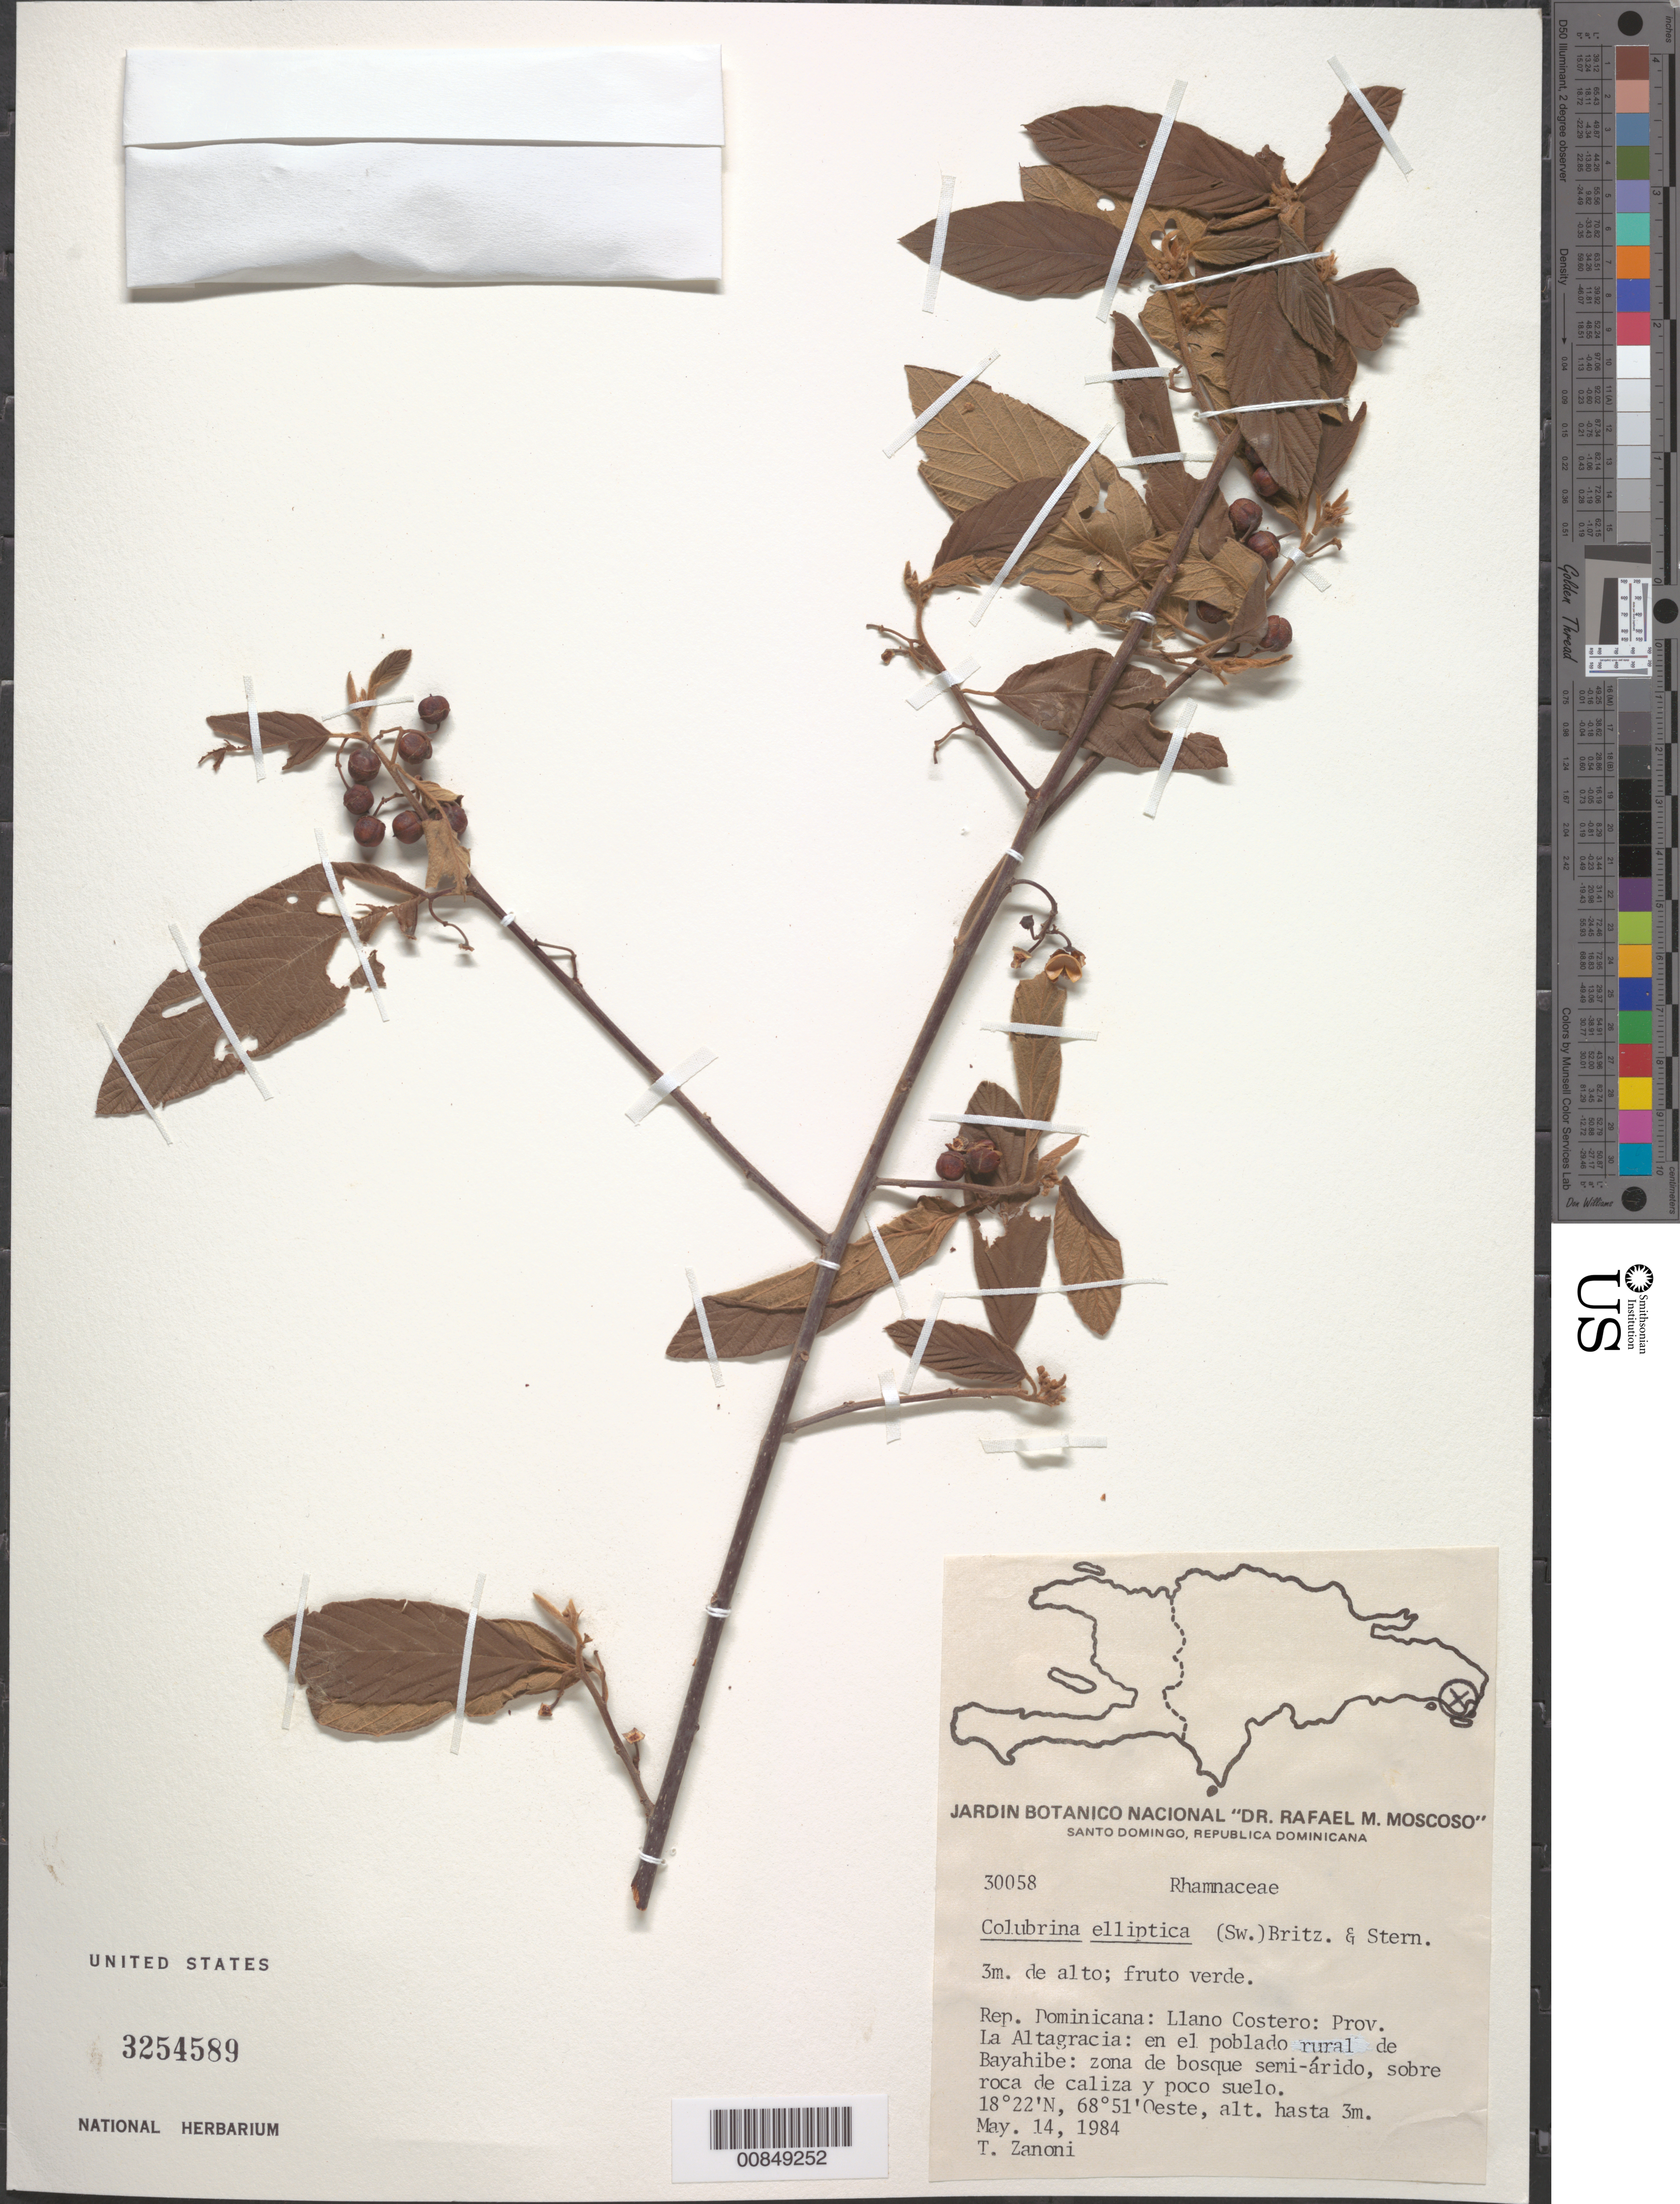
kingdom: Plantae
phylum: Tracheophyta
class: Magnoliopsida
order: Rosales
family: Rhamnaceae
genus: Colubrina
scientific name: Colubrina elliptica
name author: (Sw.) Brizicky & W.L. Stern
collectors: T. A. Zanoni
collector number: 30058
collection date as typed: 14 May 1984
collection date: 1984-05-14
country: Dominican Republic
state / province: La Altagracia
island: Hispaniola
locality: Llano Costero, en el poblado rural de Bayahibe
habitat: Zona de bosque semi-árido, sobre roca de caliza y poco suelo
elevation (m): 3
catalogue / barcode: US 3254589